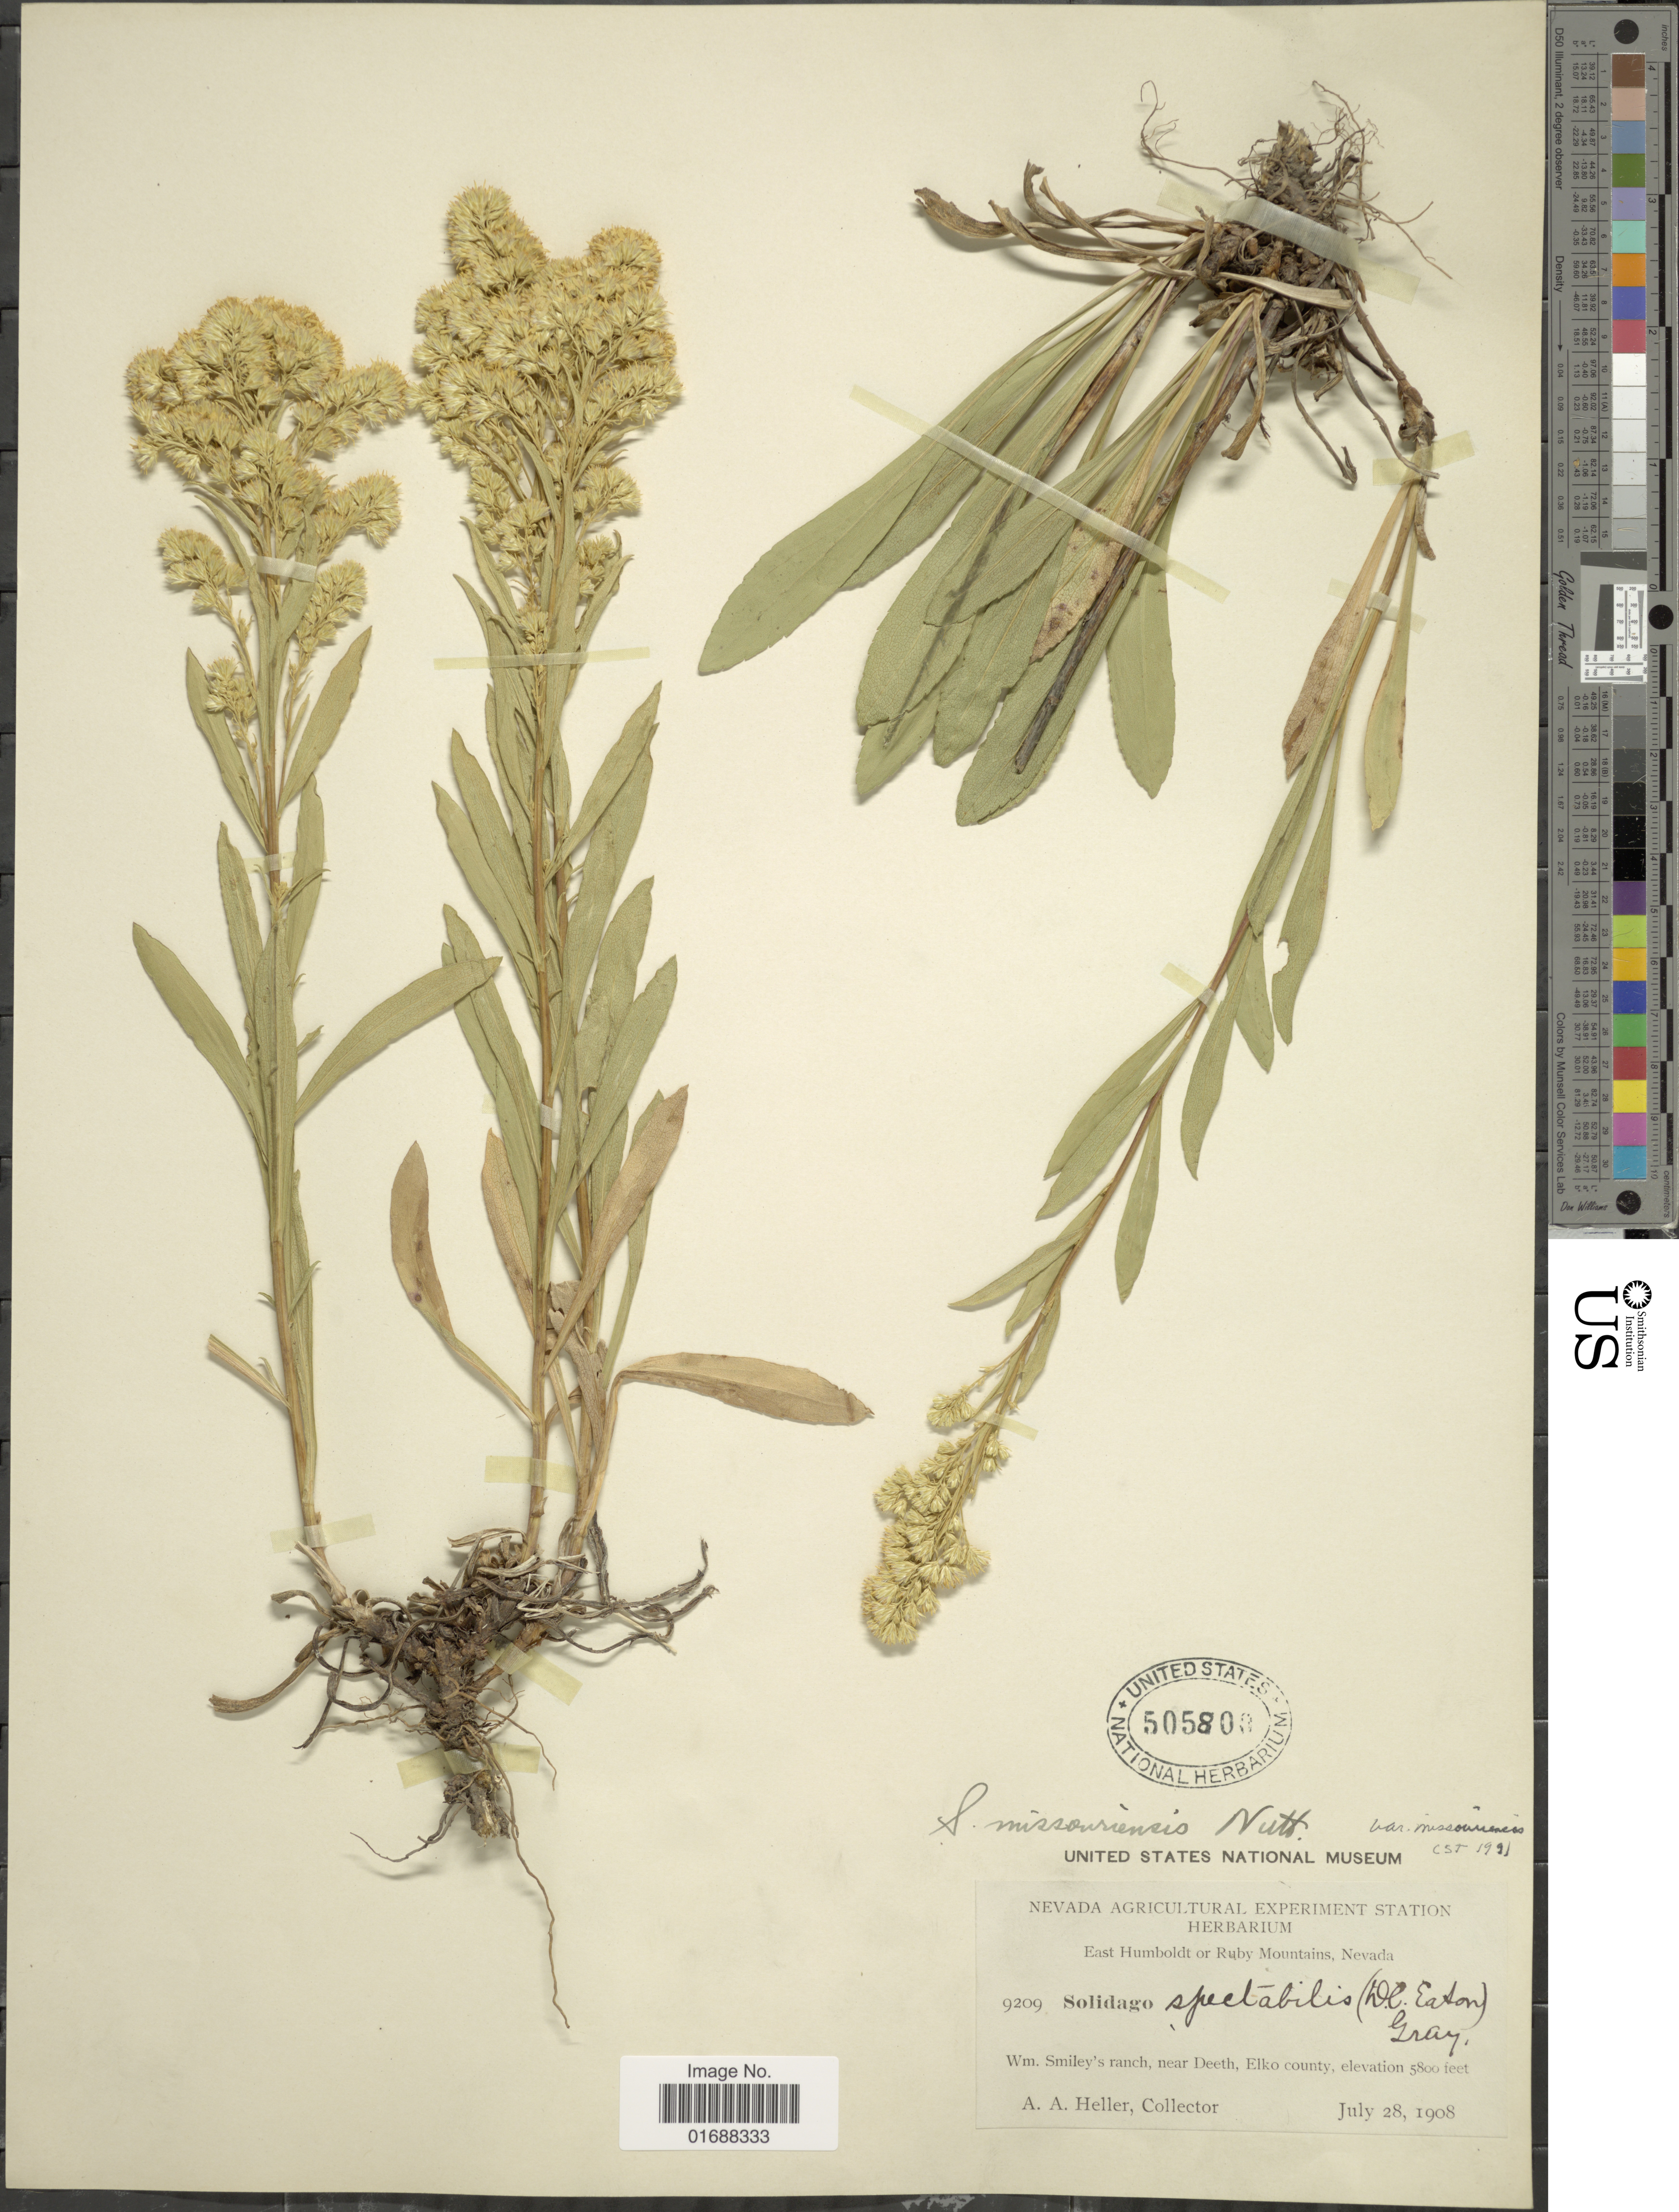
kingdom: Plantae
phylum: Tracheophyta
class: Magnoliopsida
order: Asterales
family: Asteraceae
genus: Solidago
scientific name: Solidago missouriensis var. missouriensis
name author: Nutt.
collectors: A. A. Heller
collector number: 9209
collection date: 1908-07-28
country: United States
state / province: Nevada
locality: Wm. Smiley's ranch, near Deeth, Elko county. East Humboldt or Ruby Mountains Nevada.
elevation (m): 1768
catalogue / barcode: US 505803